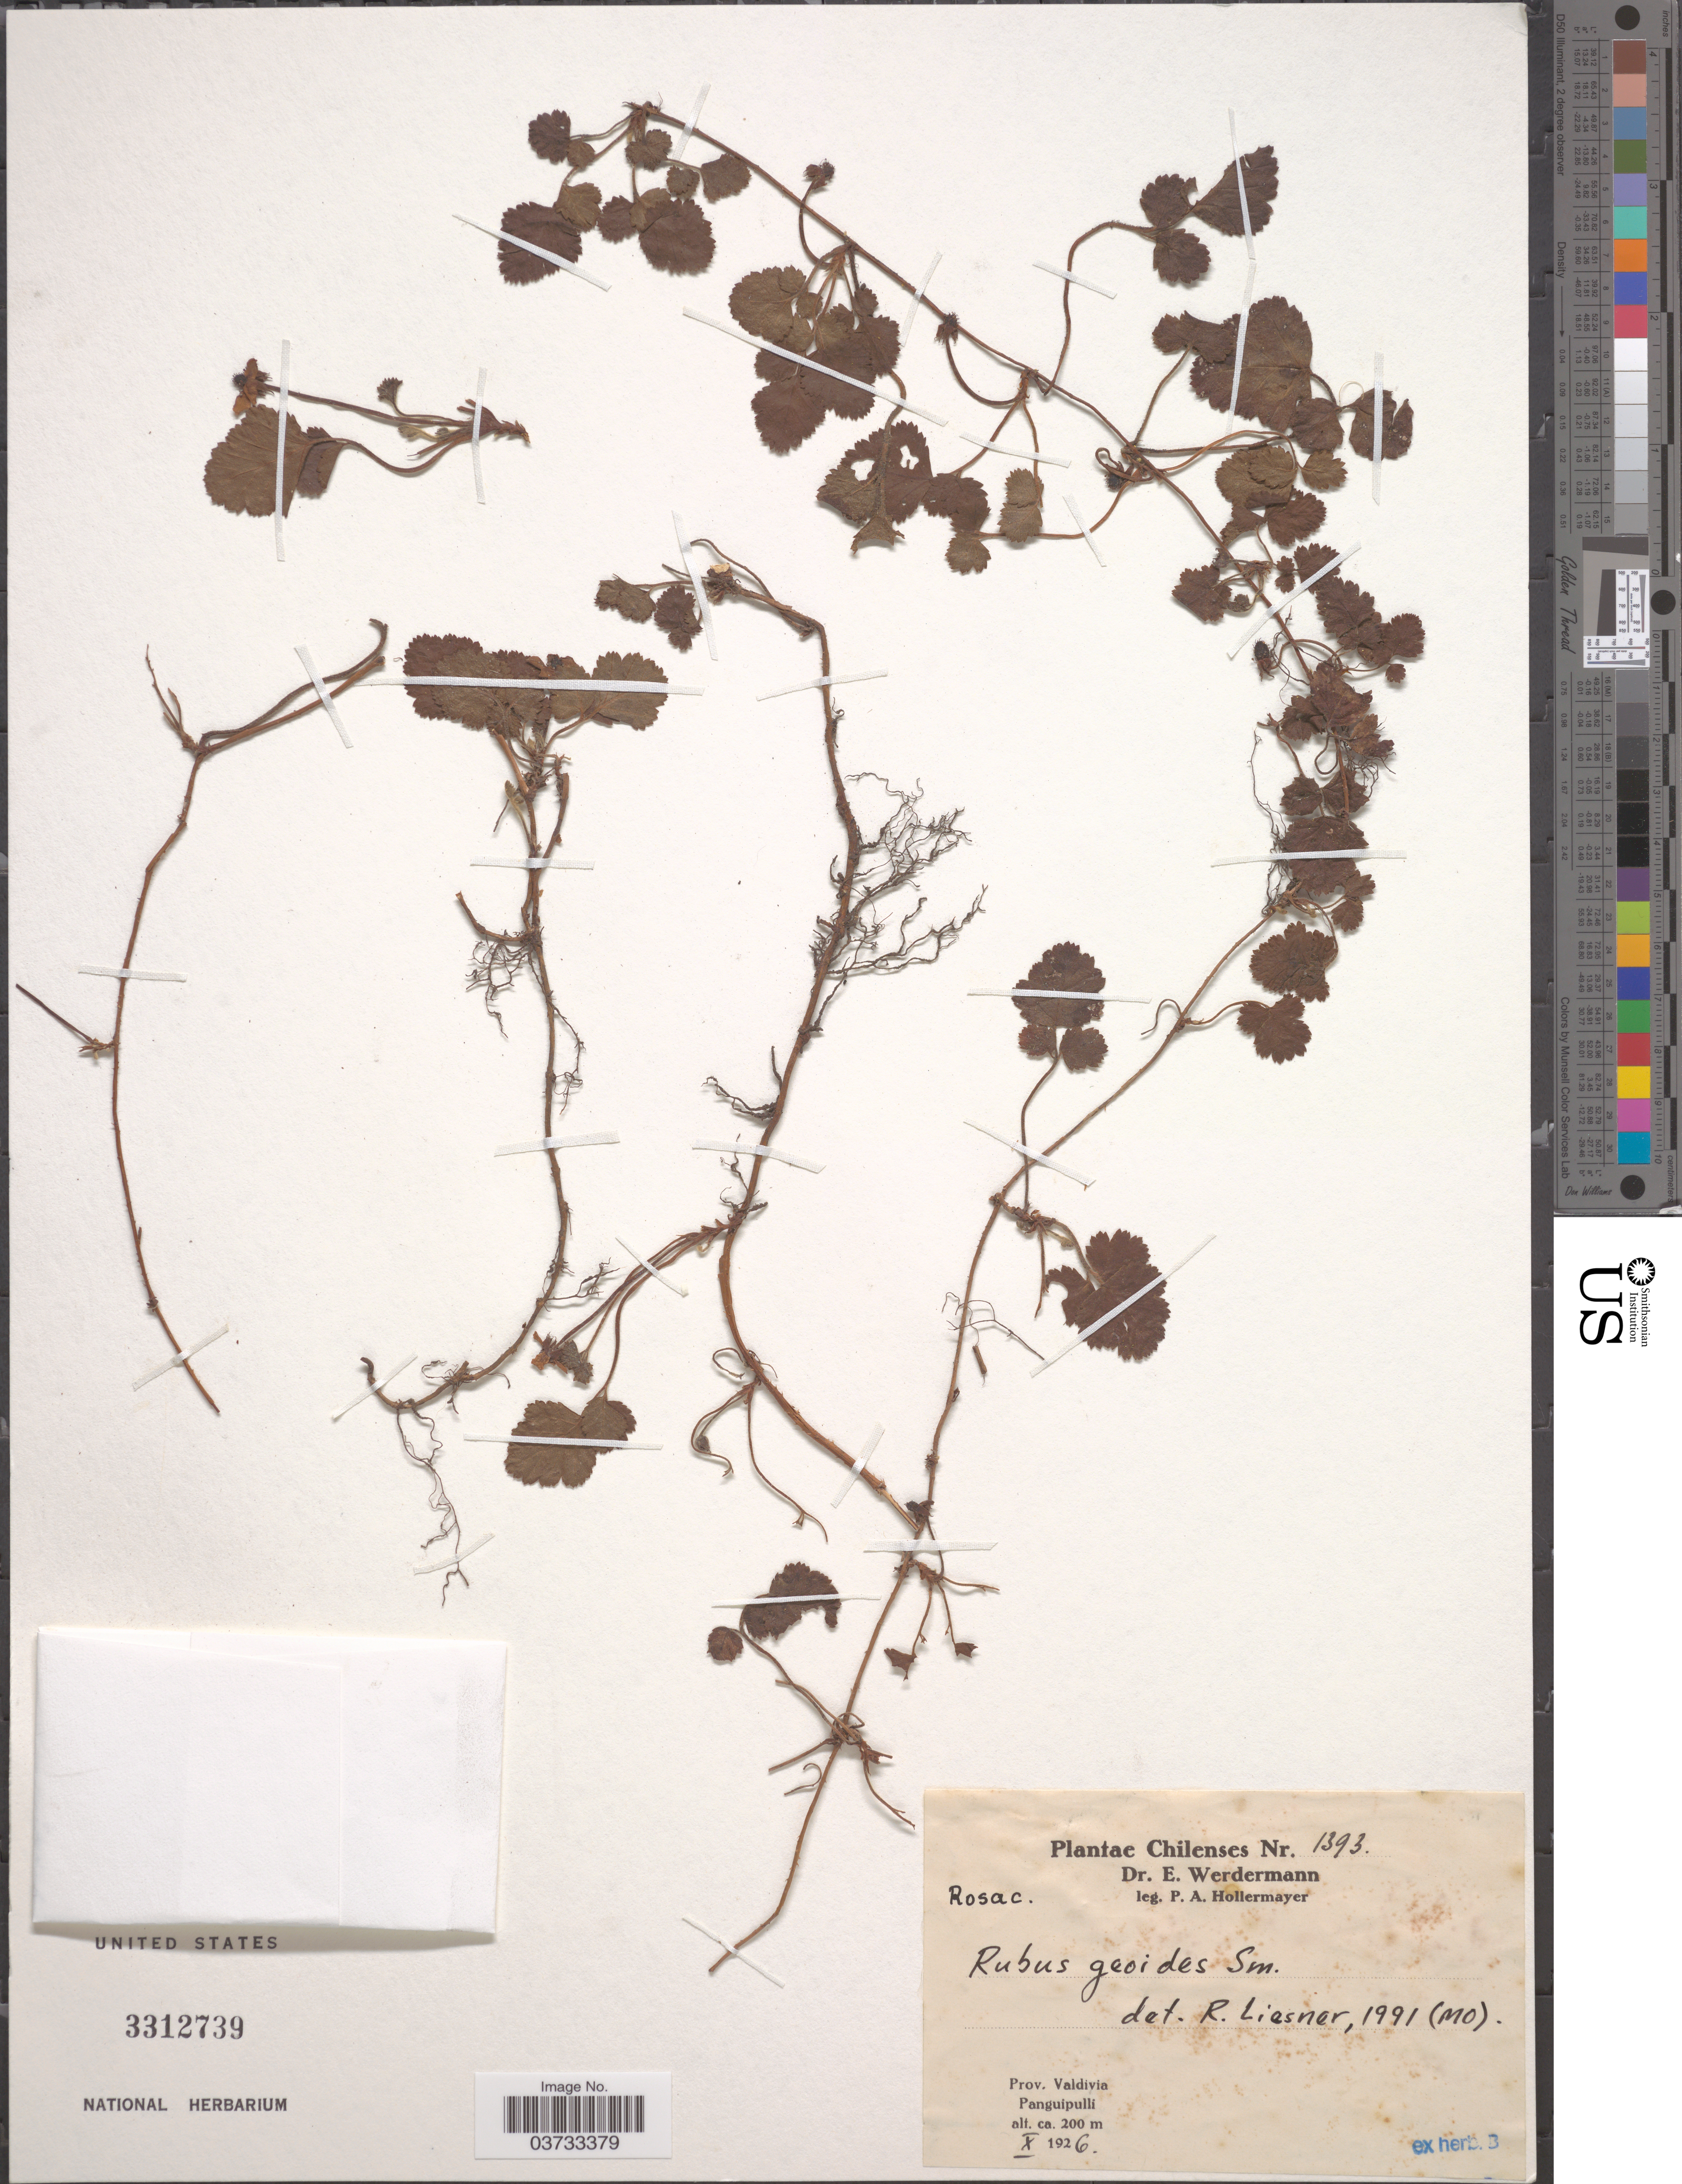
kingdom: Plantae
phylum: Tracheophyta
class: Magnoliopsida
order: Rosales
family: Rosaceae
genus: Rubus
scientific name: Rubus geoides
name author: Sm.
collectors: P. Hollermayer & E. Werdermann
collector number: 1393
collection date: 1926-10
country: Chile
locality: Prov. Valdivia. Panguipulli.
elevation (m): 200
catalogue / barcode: US 3312739